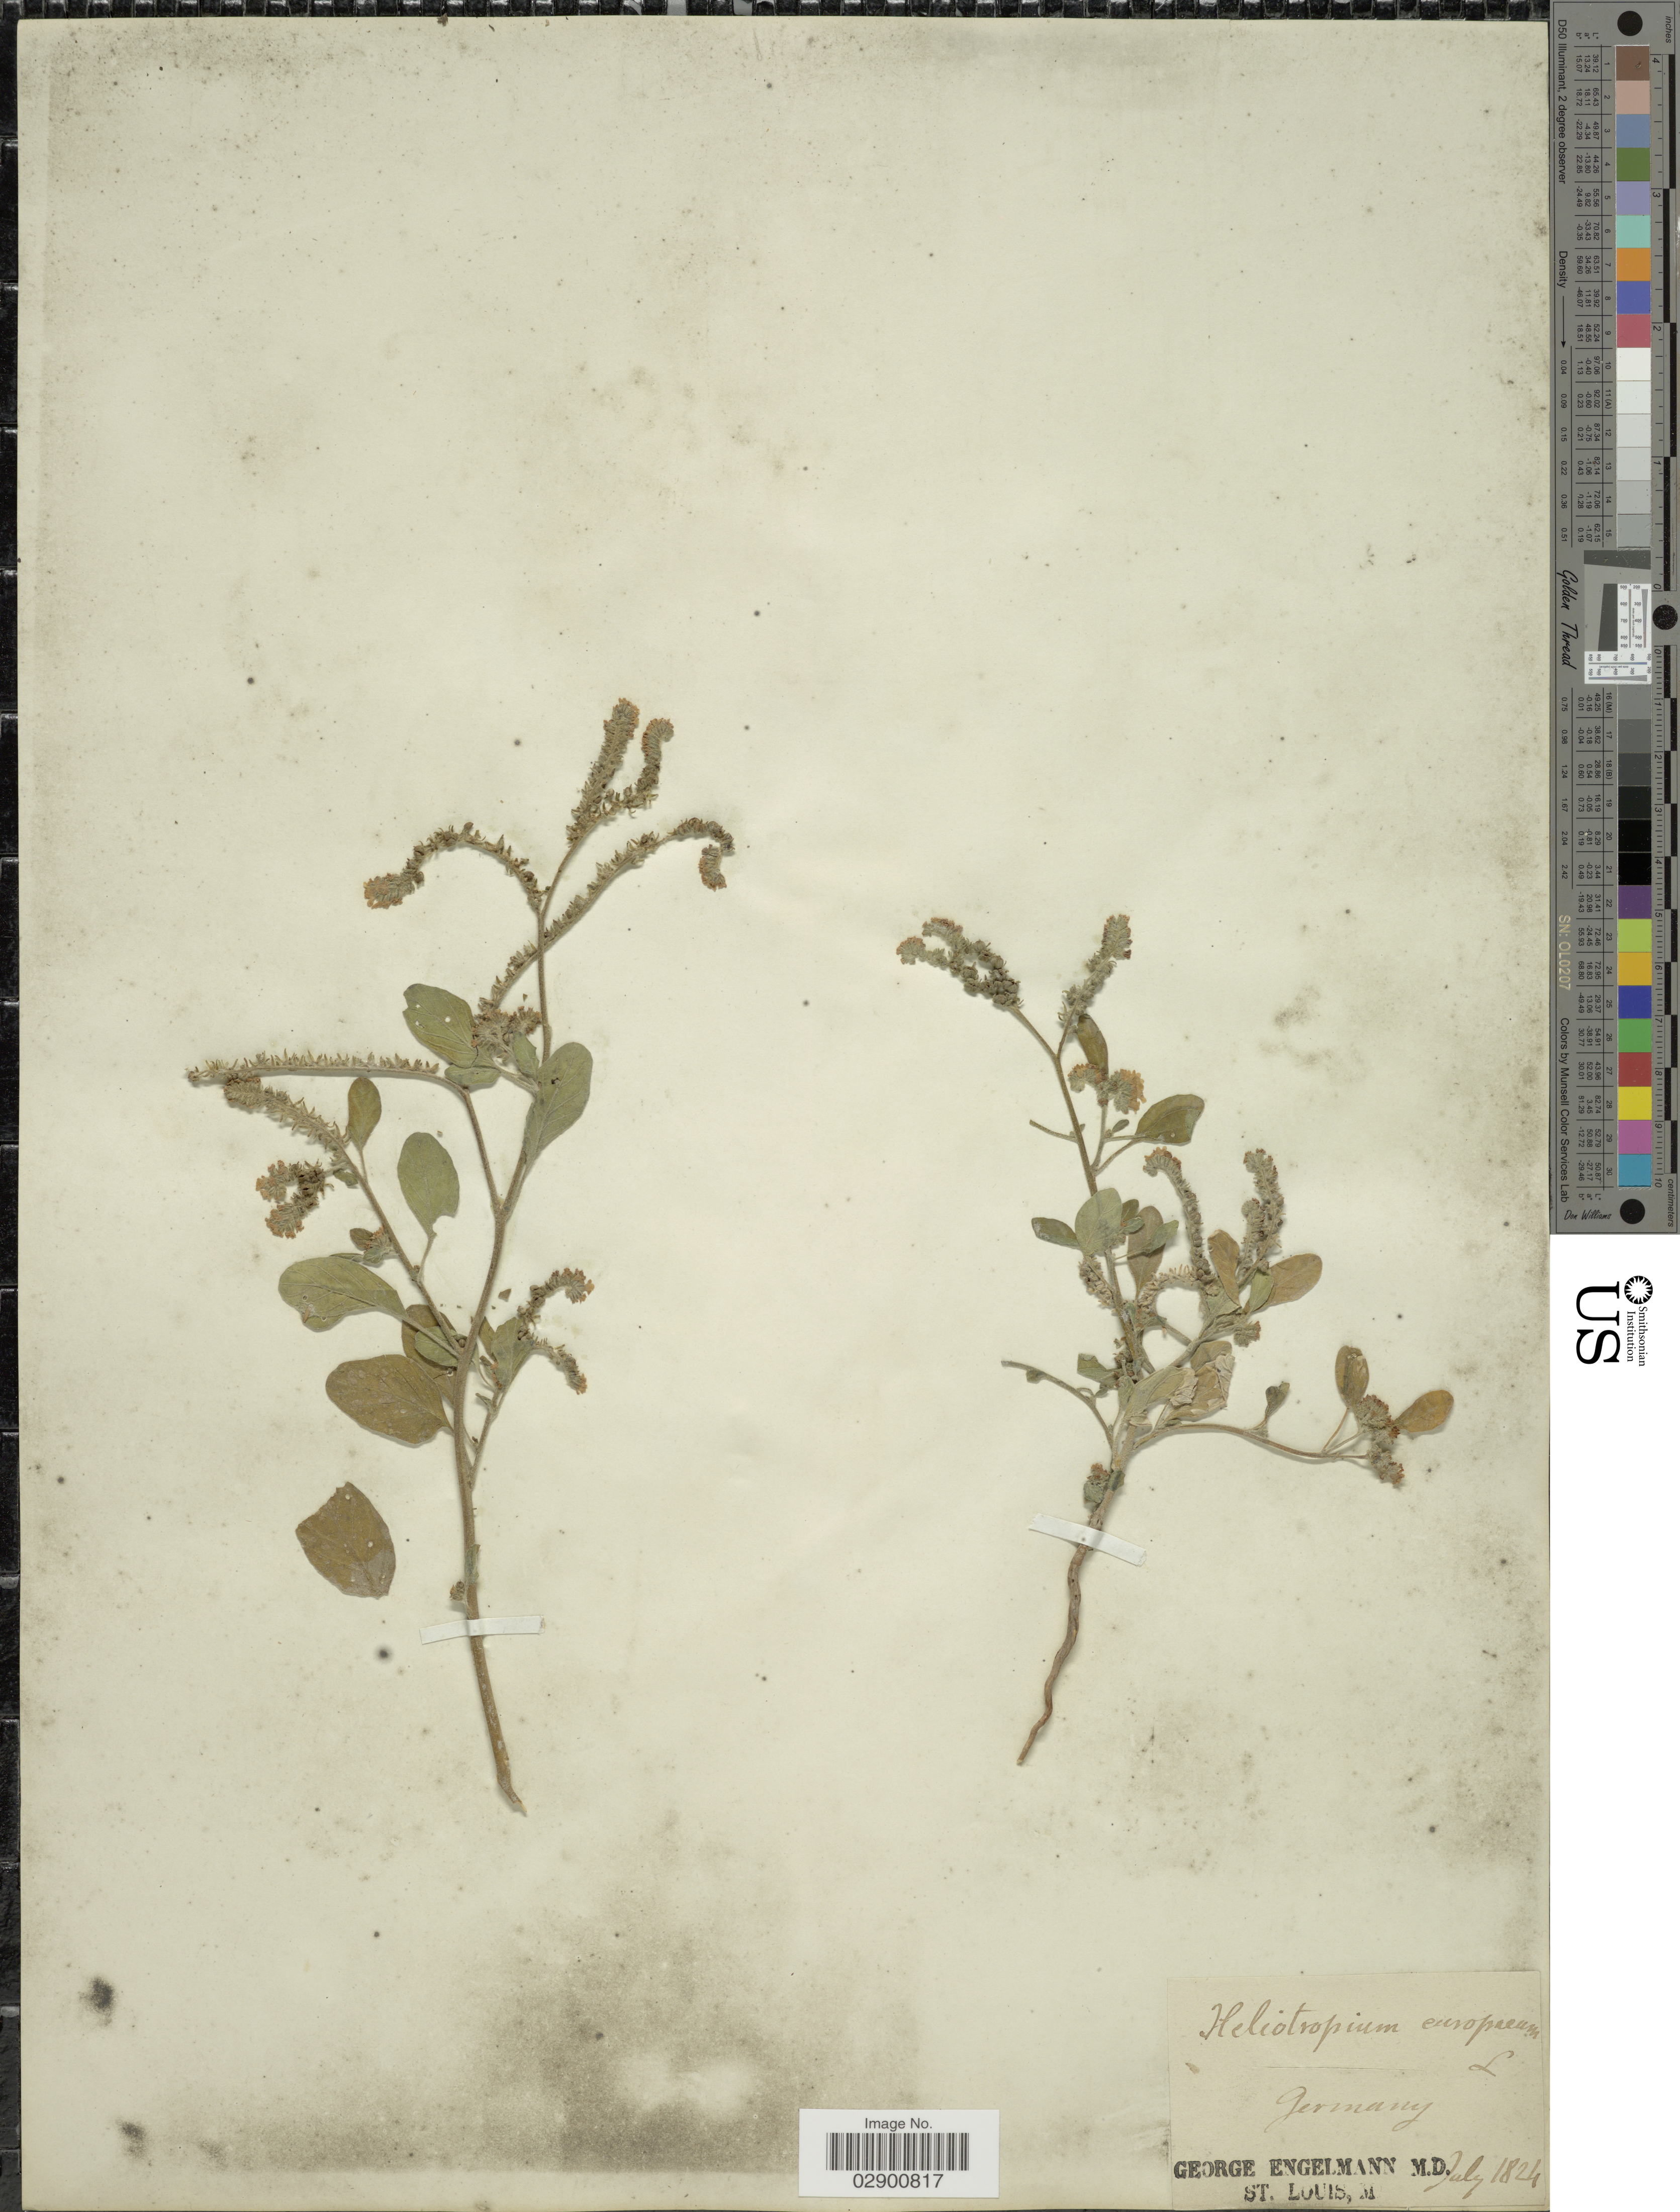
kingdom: Plantae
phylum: Tracheophyta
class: Magnoliopsida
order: Boraginales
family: Heliotropiaceae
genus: Heliotropium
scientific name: Heliotropium europaeum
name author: L.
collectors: G. Engelmann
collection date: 1824-07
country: Germany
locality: St. Louis.